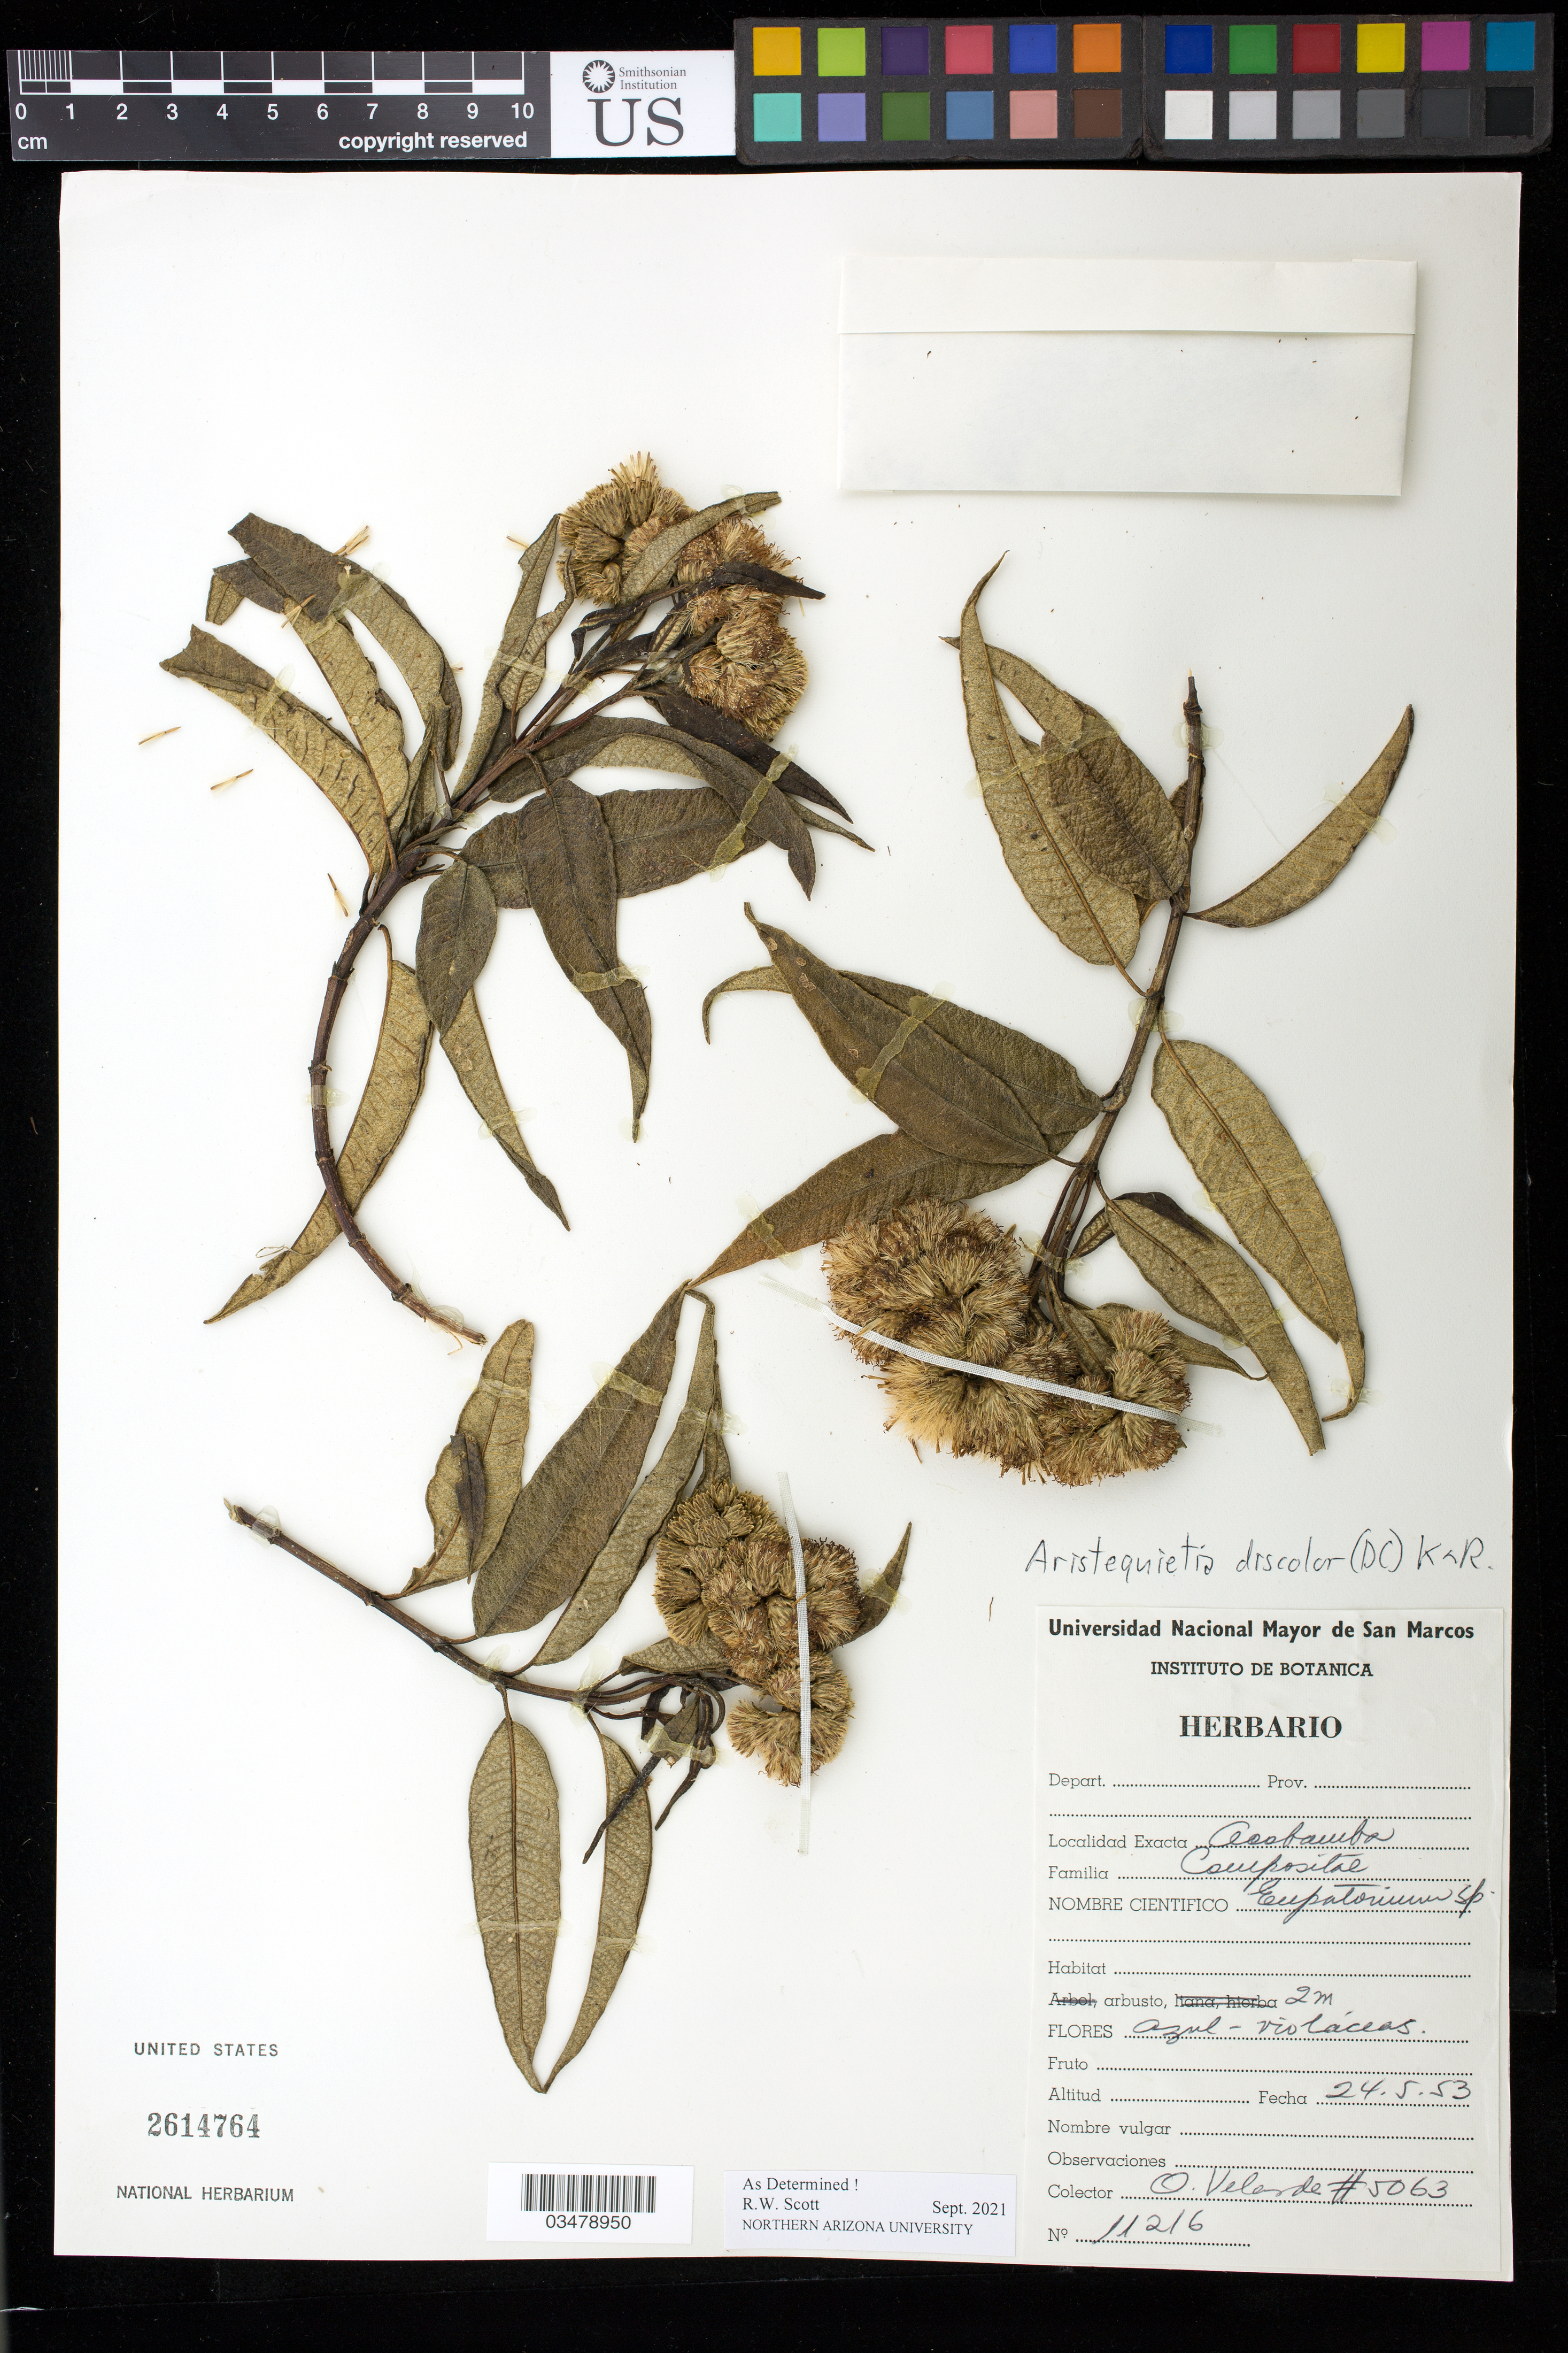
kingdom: Plantae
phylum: Tracheophyta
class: Magnoliopsida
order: Asterales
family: Asteraceae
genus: Aristeguietia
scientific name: Aristeguietia discolor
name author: (DC.) R.M. King & H. Rob.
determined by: Scott, R. W.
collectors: O. Velerde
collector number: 11216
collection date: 1953-05-24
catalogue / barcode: US 2614764